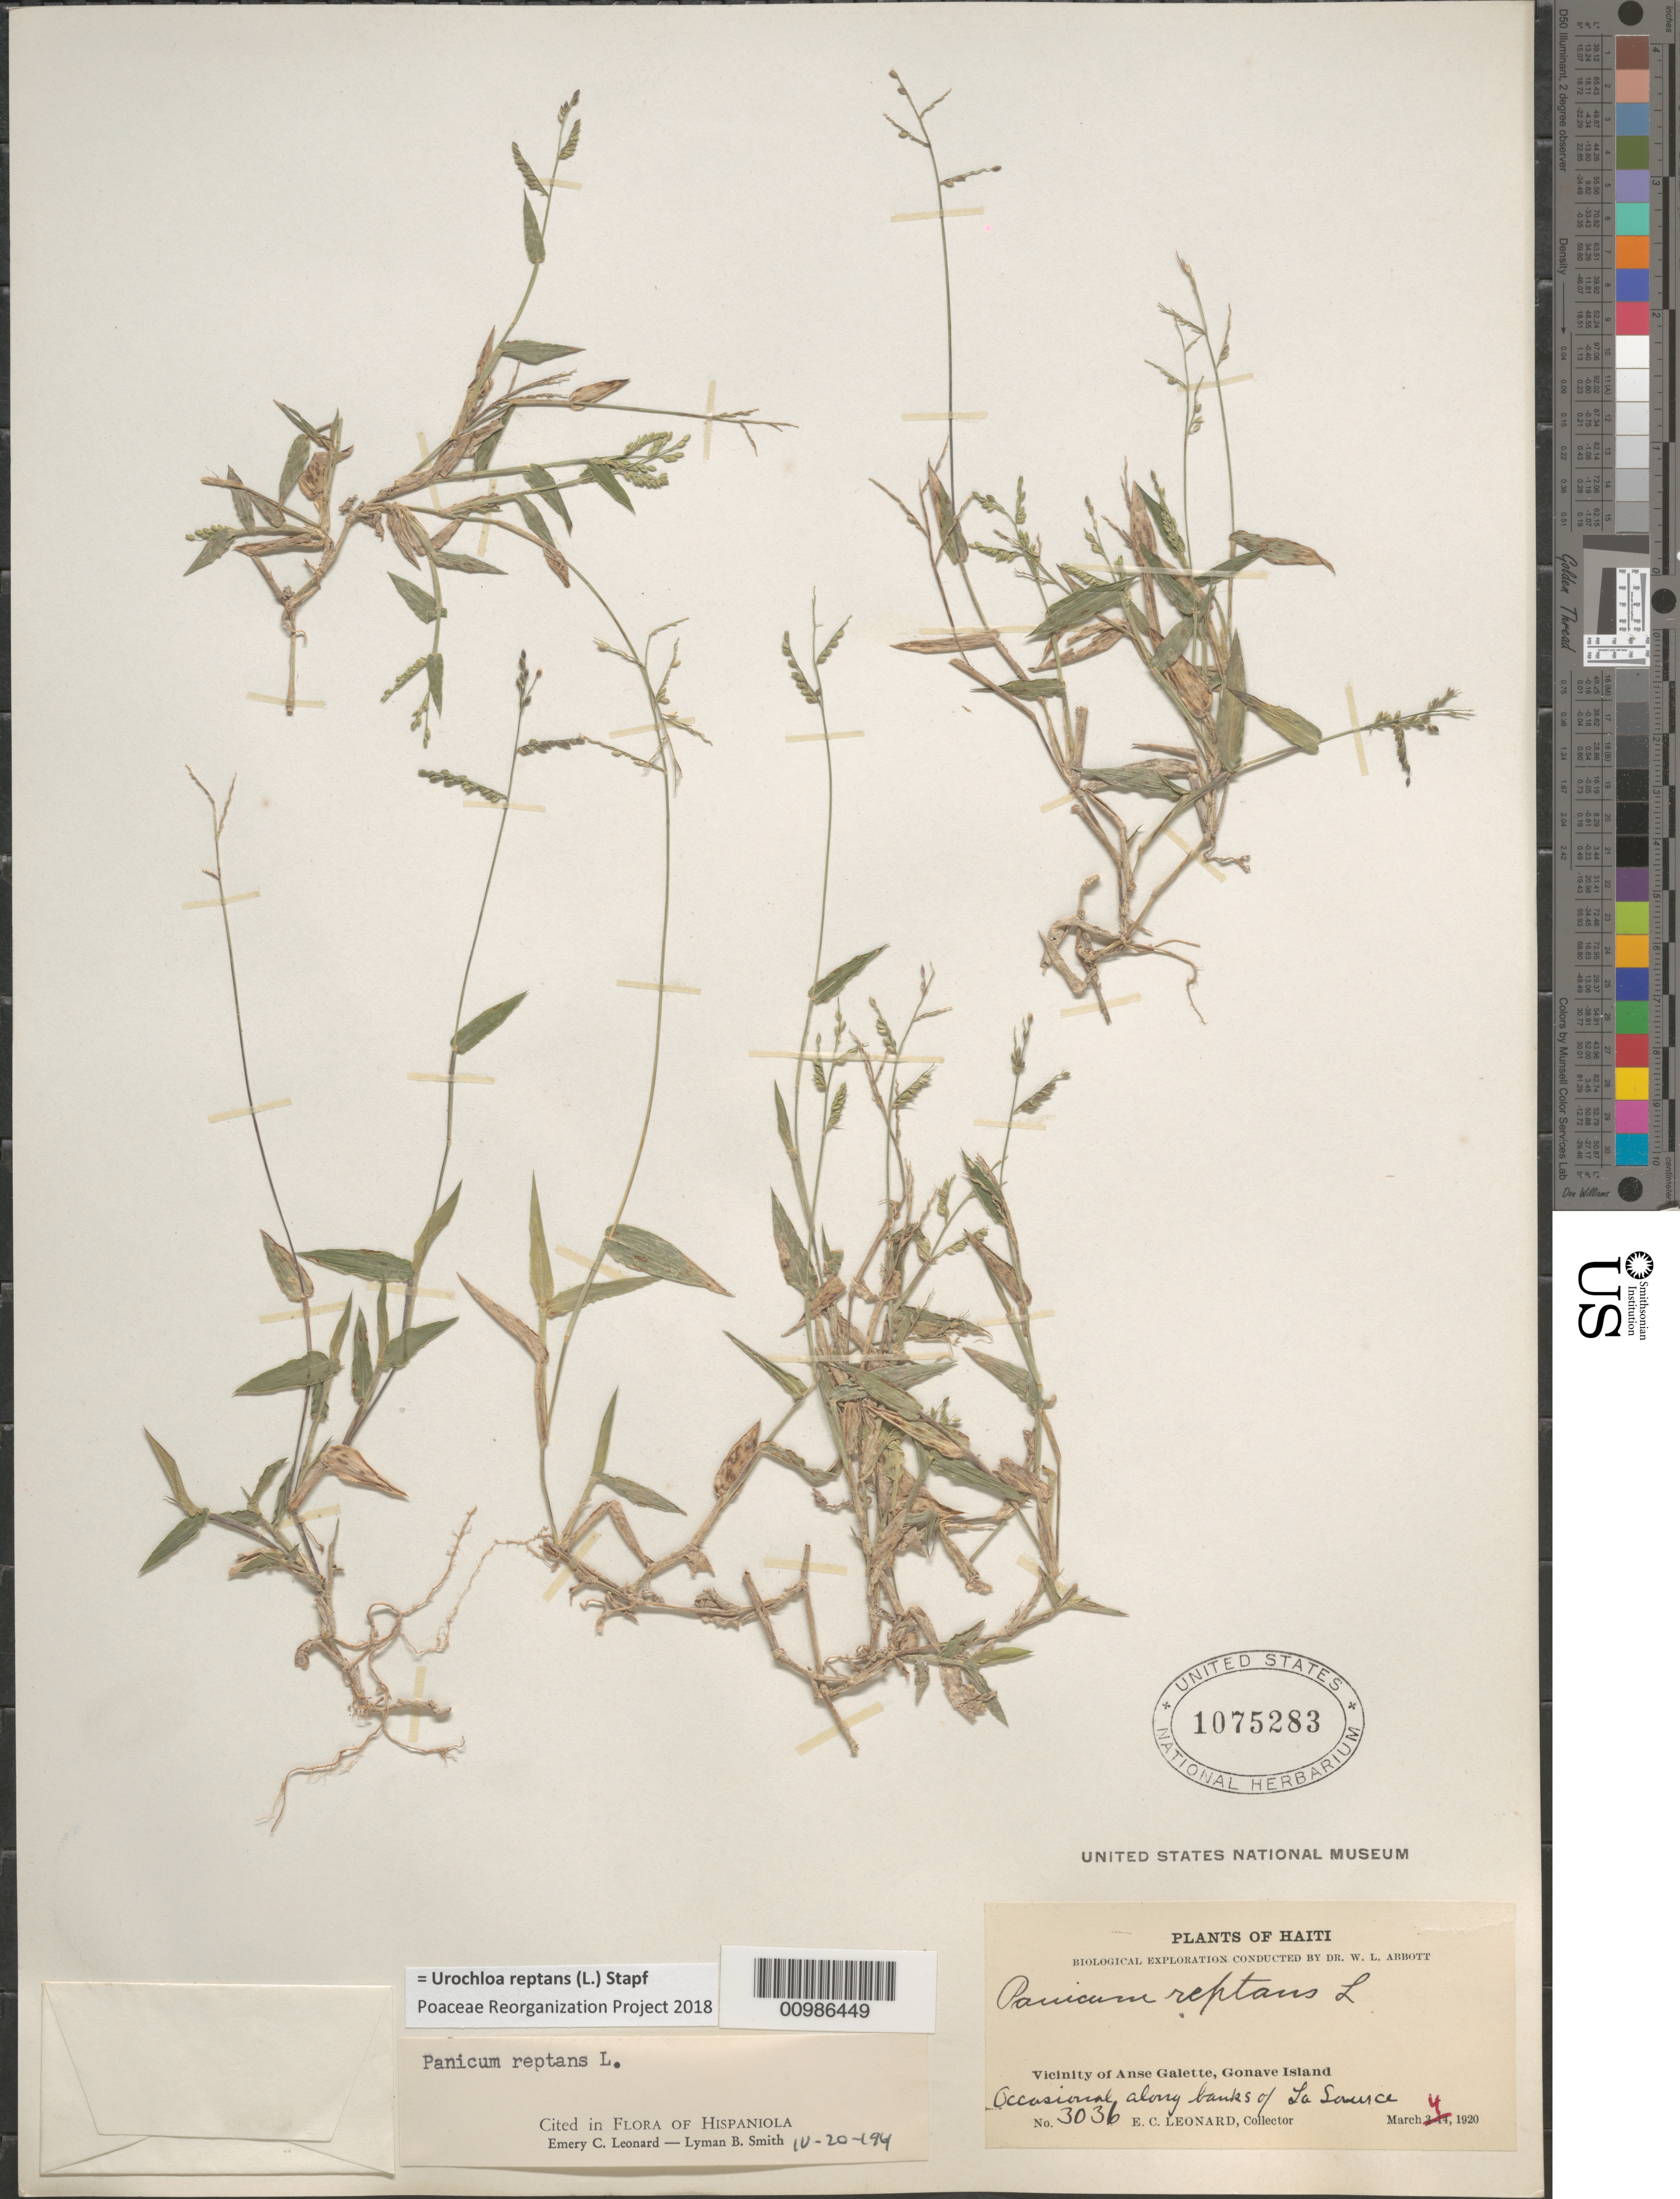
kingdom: Plantae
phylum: Tracheophyta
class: Liliopsida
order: Poales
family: Poaceae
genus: Brachiaria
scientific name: Brachiaria reptans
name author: (L.) C.E. Hubb. & C.A. Gardner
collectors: E. C. Leonard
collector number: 3036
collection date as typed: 04 Mar 1920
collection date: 1920-03-04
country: Haiti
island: Hispaniola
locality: Gonave Island, Vicinity of Anse Galette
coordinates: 0 N, 0 E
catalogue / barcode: US 1075283